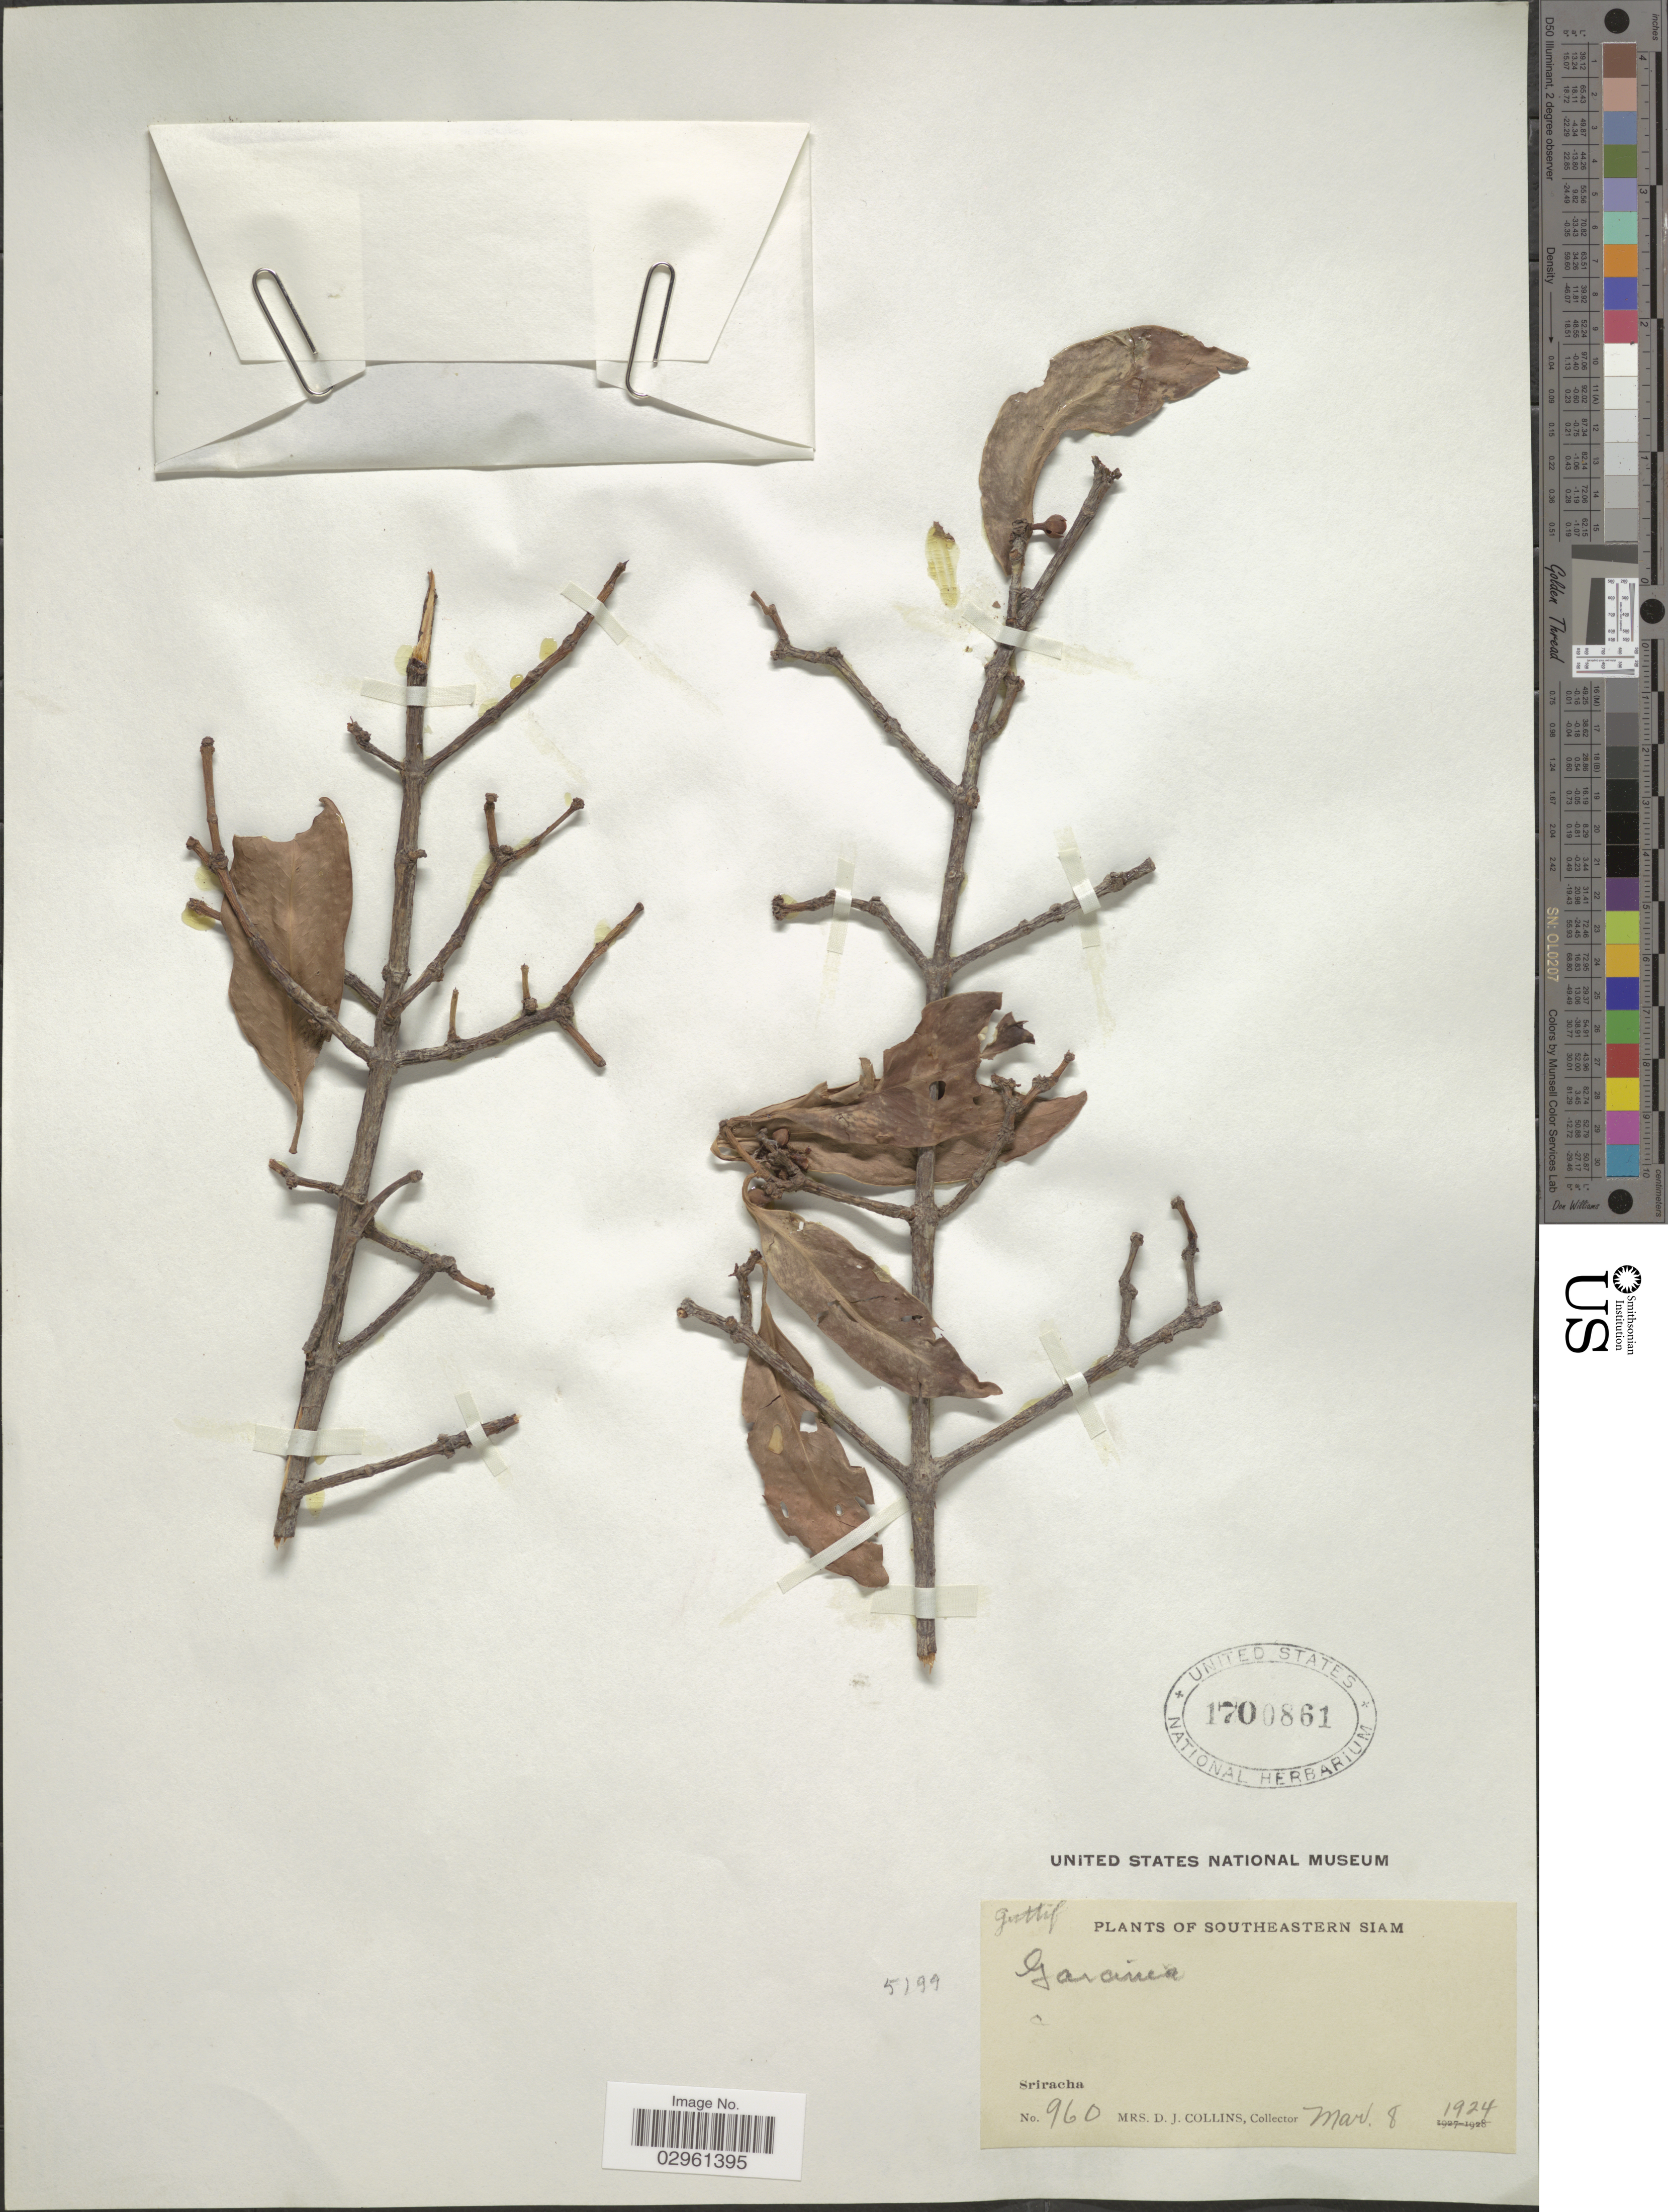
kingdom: Plantae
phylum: Tracheophyta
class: Magnoliopsida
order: Malpighiales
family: Clusiaceae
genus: Garcinia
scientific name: Garcinia sp.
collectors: Mrs. D. J. Collins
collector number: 960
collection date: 1924-03-08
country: Thailand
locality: Southeastern Siam, Sriracha.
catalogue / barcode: US 1700861